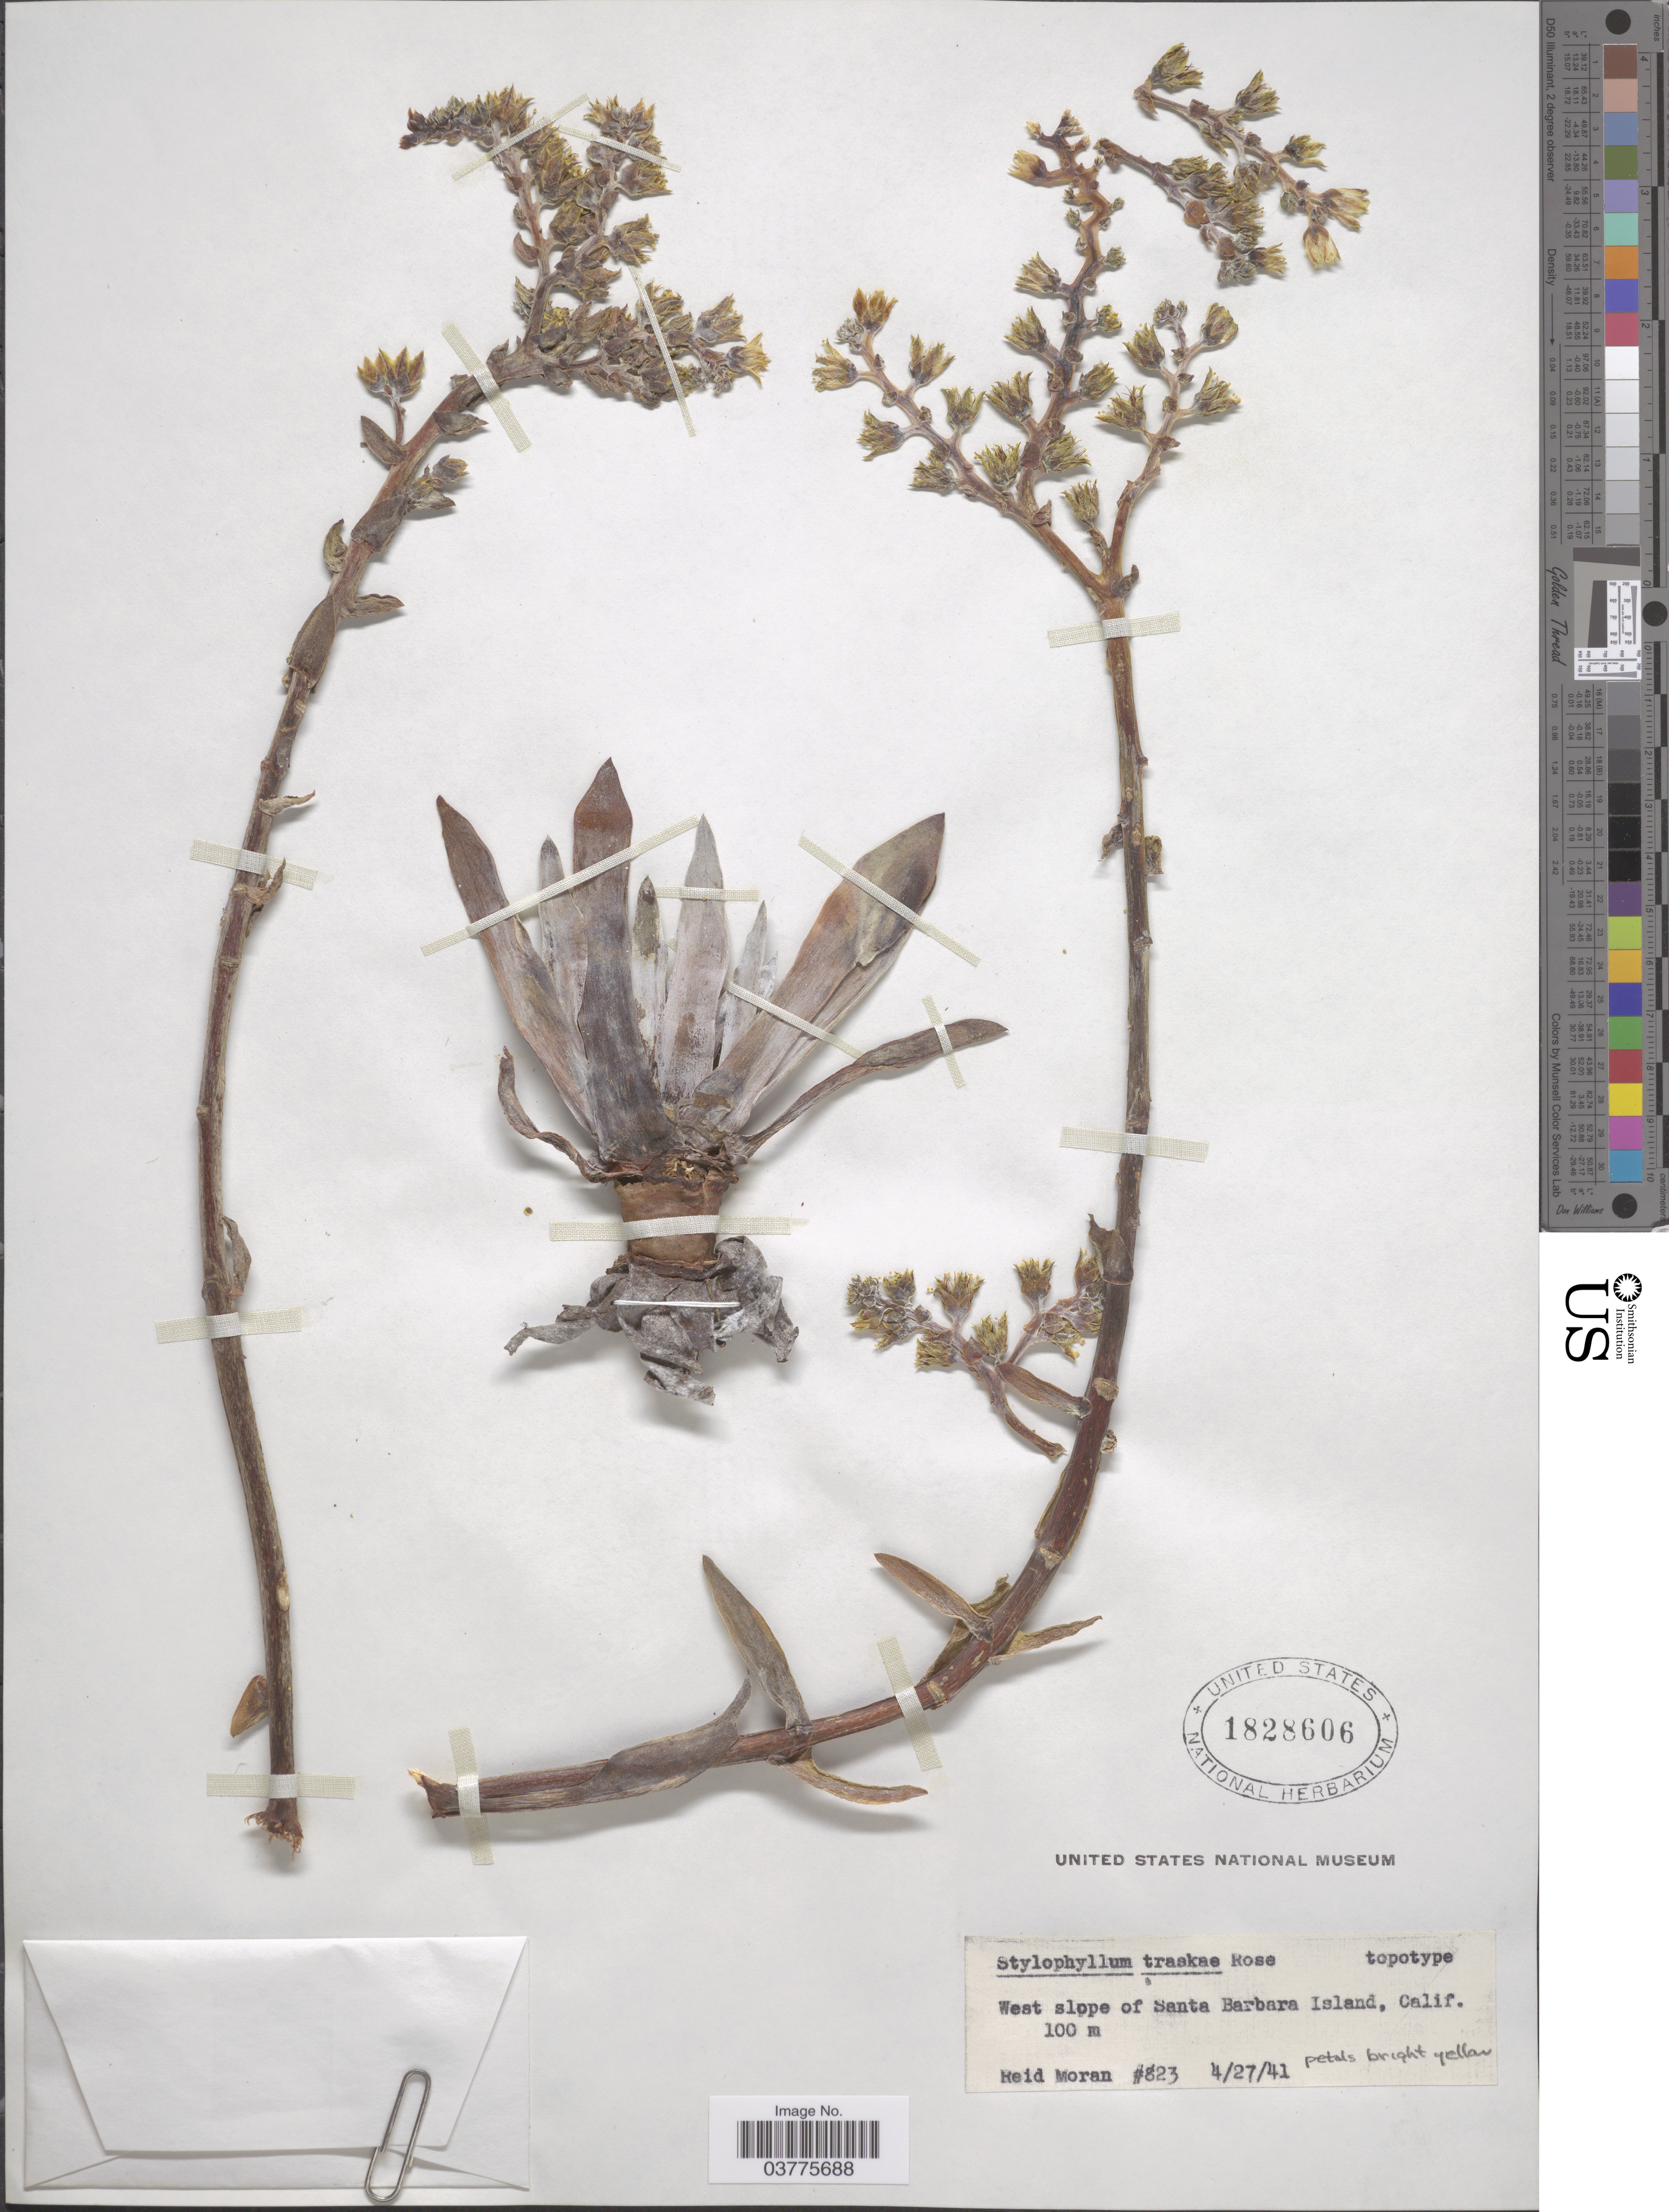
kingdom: Plantae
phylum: Tracheophyta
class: Magnoliopsida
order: Saxifragales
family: Crassulaceae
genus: Dudleya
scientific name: Dudleya traskiae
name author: (Rose) Moran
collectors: R. V. Moran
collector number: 823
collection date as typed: Transcribed d/m/y: 27/4/41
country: United States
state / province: California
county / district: Santa Barbara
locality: West slope of Santa Barbara Island.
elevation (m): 100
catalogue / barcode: US 1828606